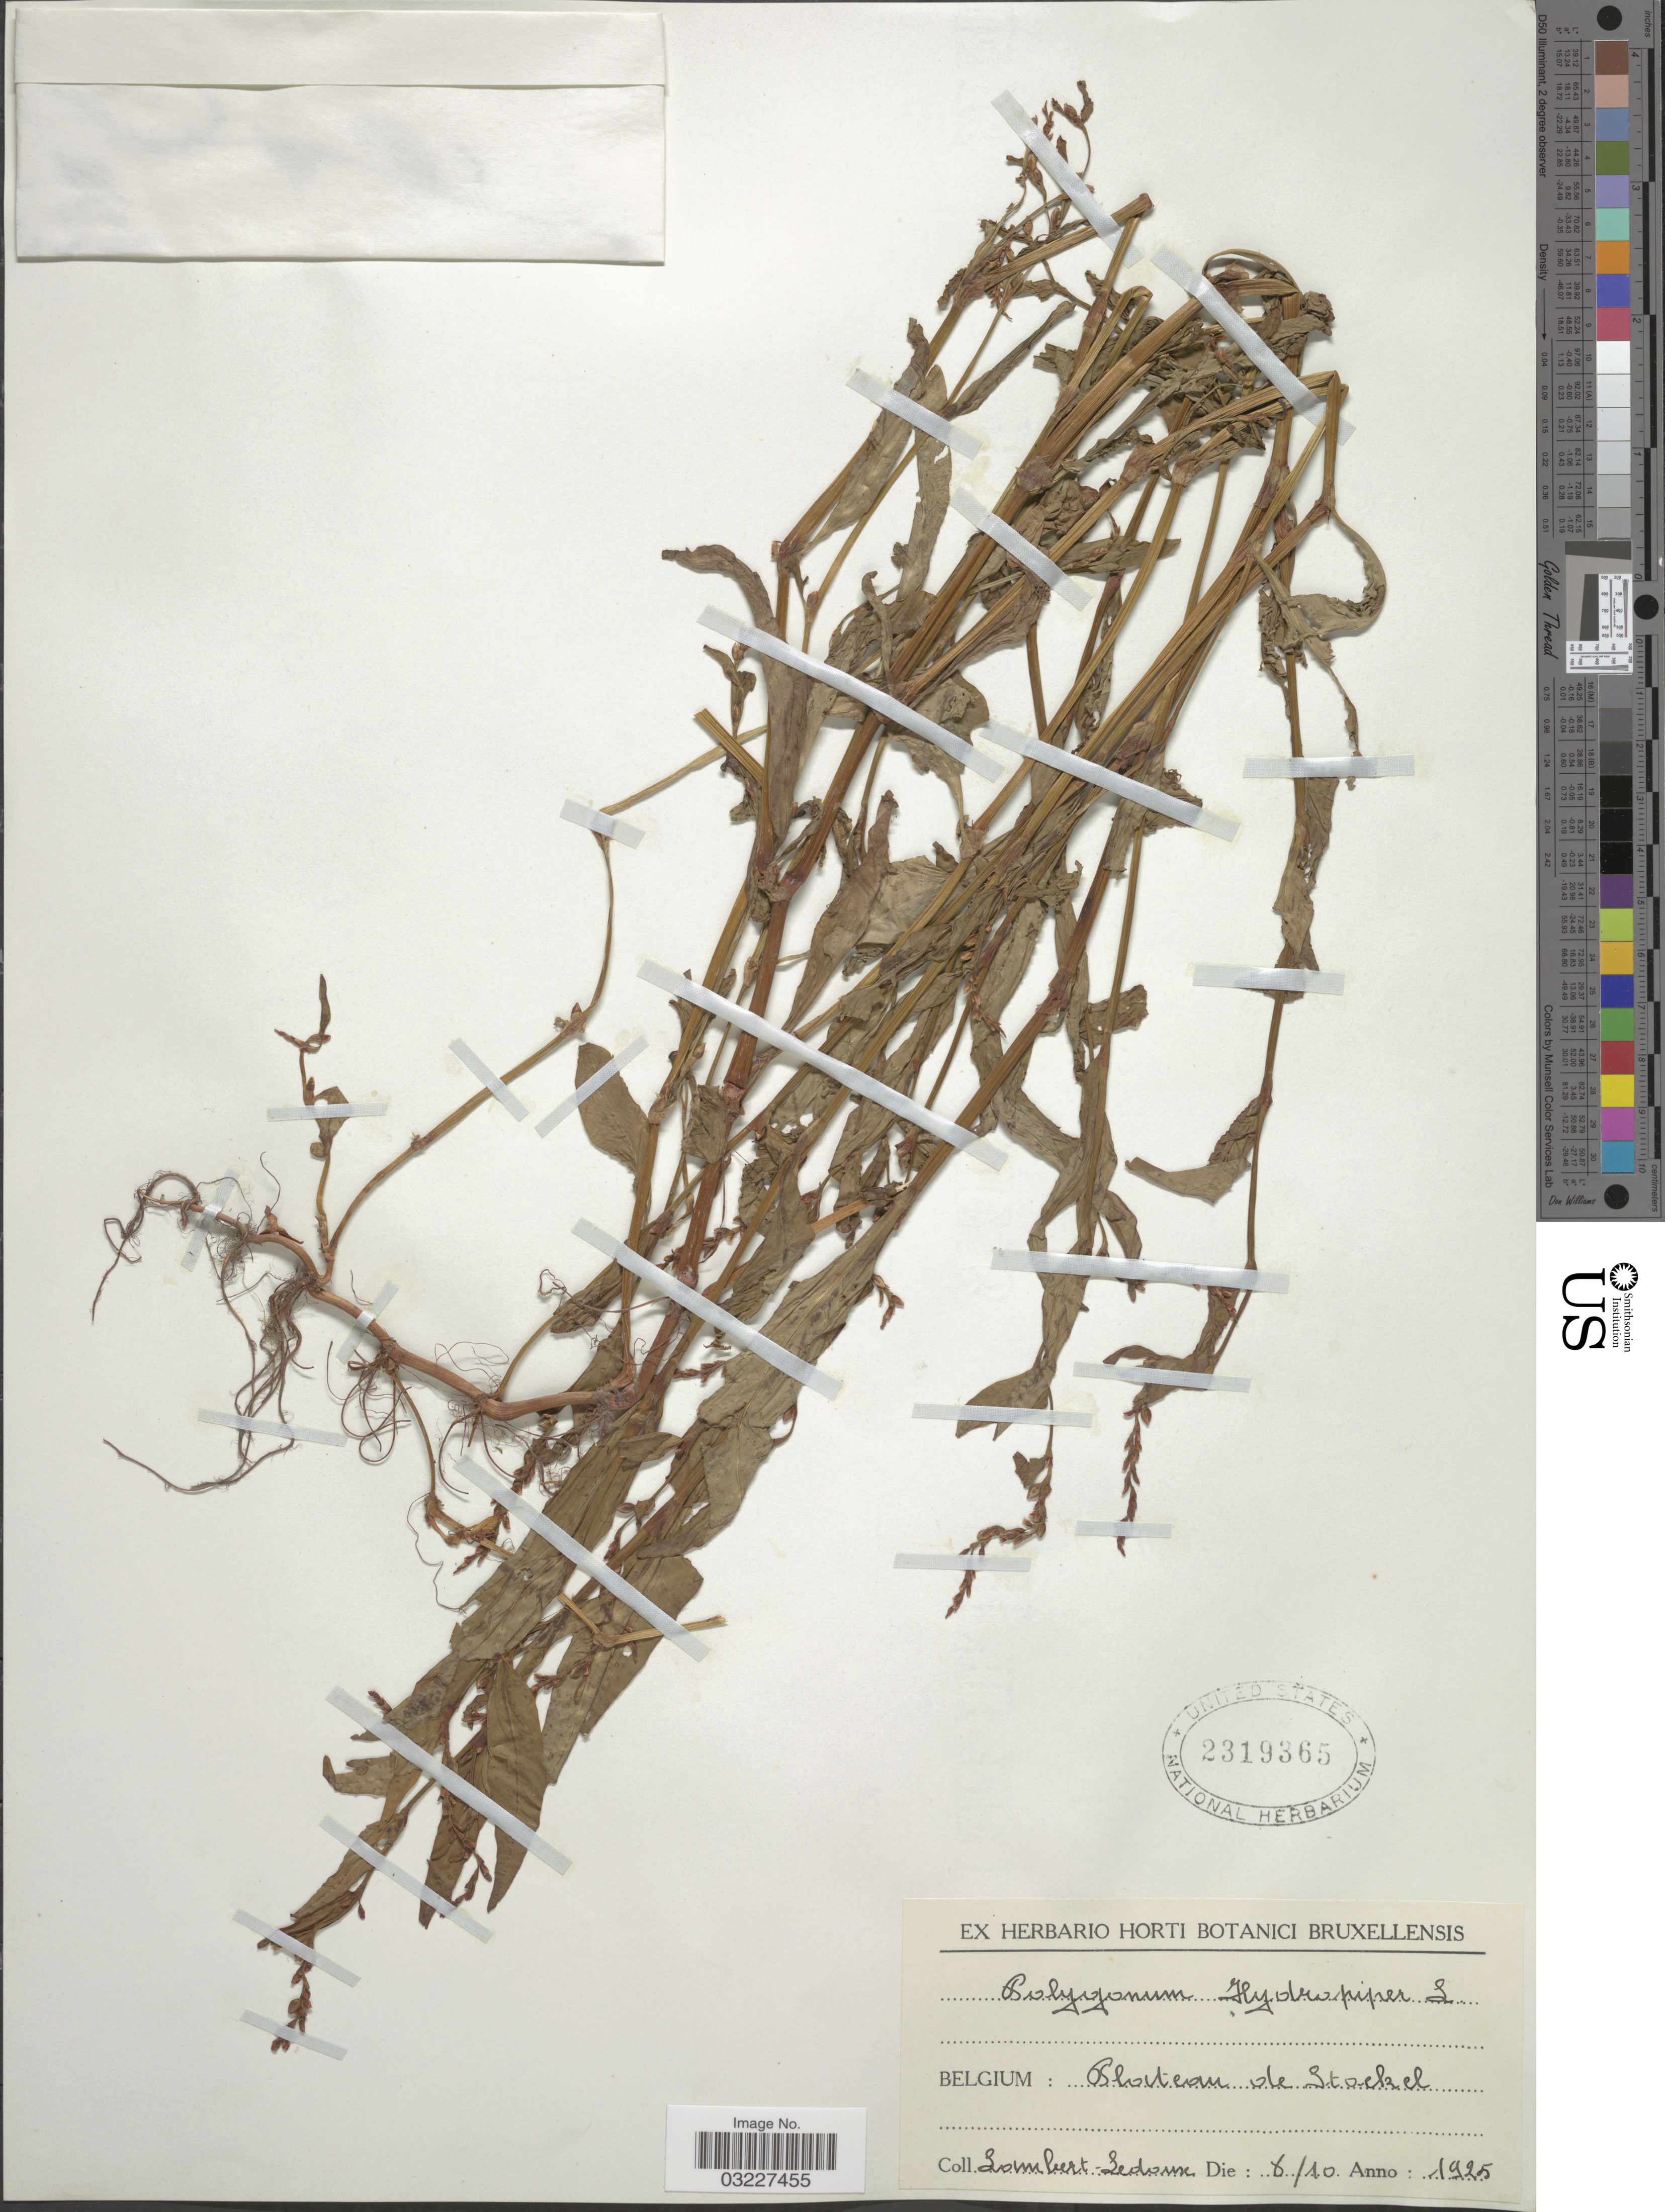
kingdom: Plantae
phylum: Tracheophyta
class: Magnoliopsida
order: Caryophyllales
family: Polygonaceae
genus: Polygonum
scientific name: Polygonum hydropiper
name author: L.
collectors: Lambert-Ledoux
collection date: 1925-10-06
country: Belgium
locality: Plateau de Stockel.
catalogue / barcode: US 2319365